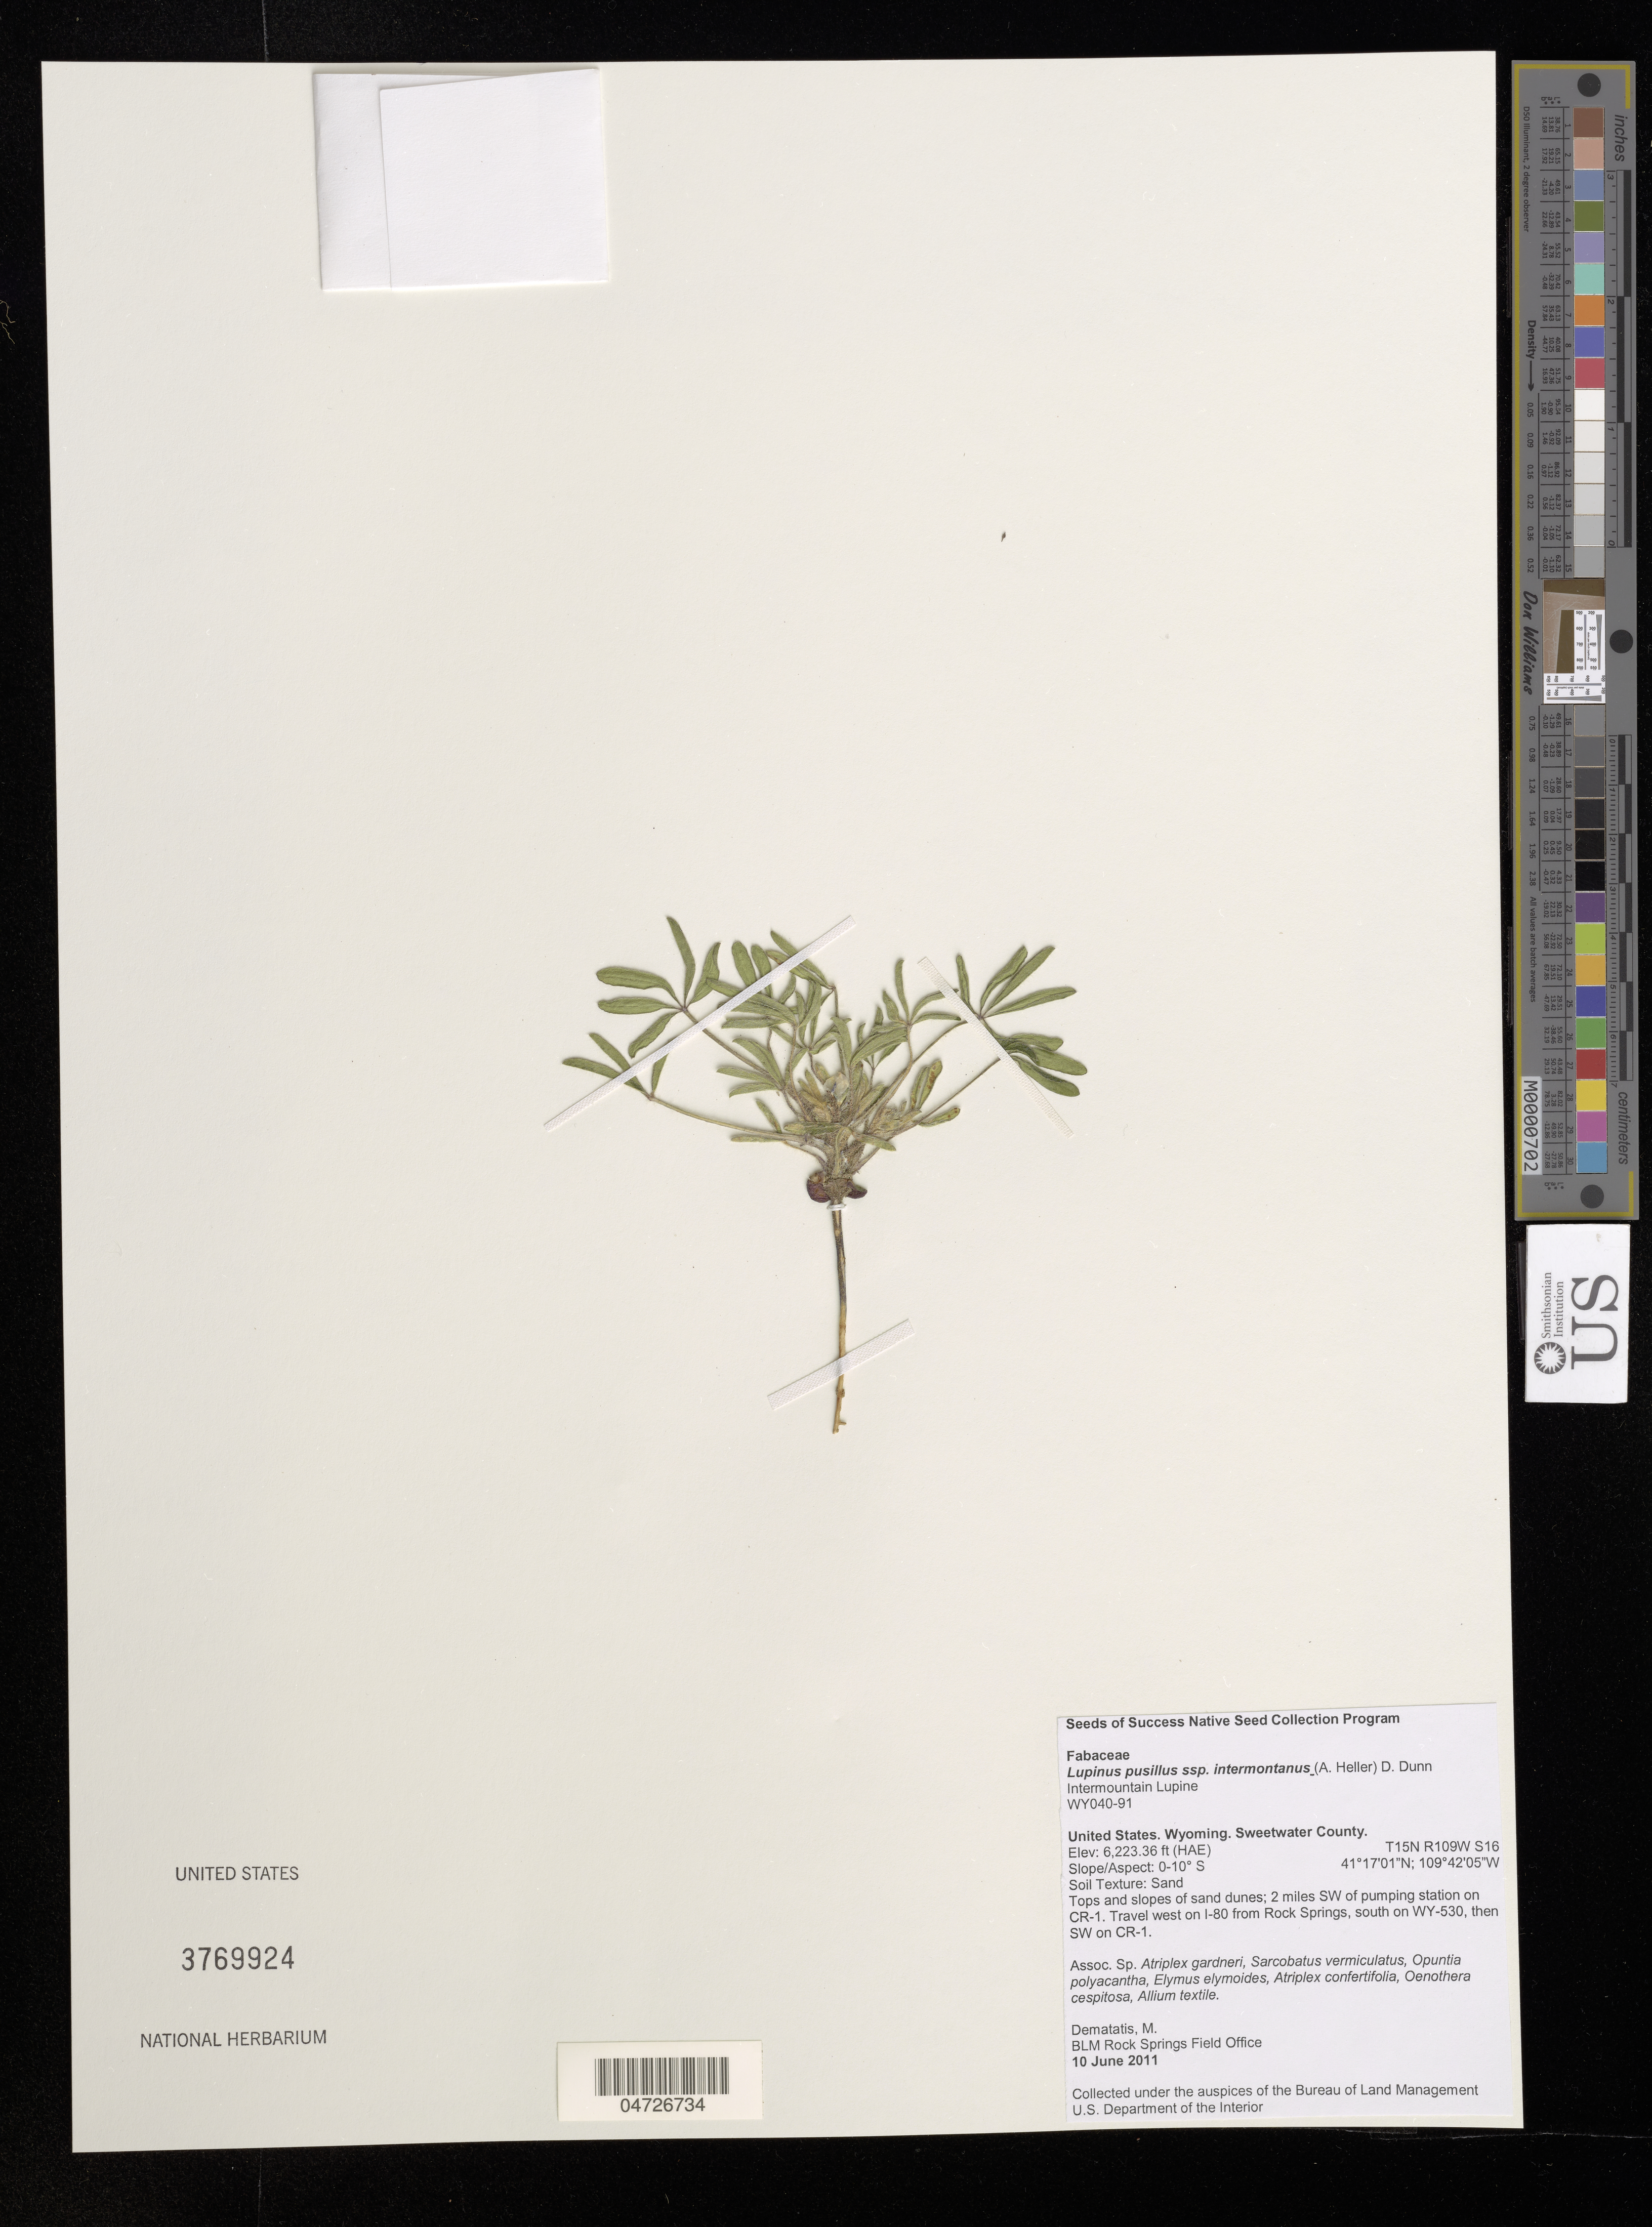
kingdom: Plantae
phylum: Tracheophyta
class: Magnoliopsida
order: Fabales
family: Fabaceae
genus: Lupinus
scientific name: Lupinus pusillus subsp. intermontanus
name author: (A. Heller) D.B. Dunn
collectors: M. Dematatis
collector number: WY040-91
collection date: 2011-06-10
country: United States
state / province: Wyoming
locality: Sweetwater County. 2 miles SW of pumping station on CR-1. Travel west on I-80 from Rock Springs, south on WY-530, then SW on CR-1.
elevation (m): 1896.88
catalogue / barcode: US 3769924